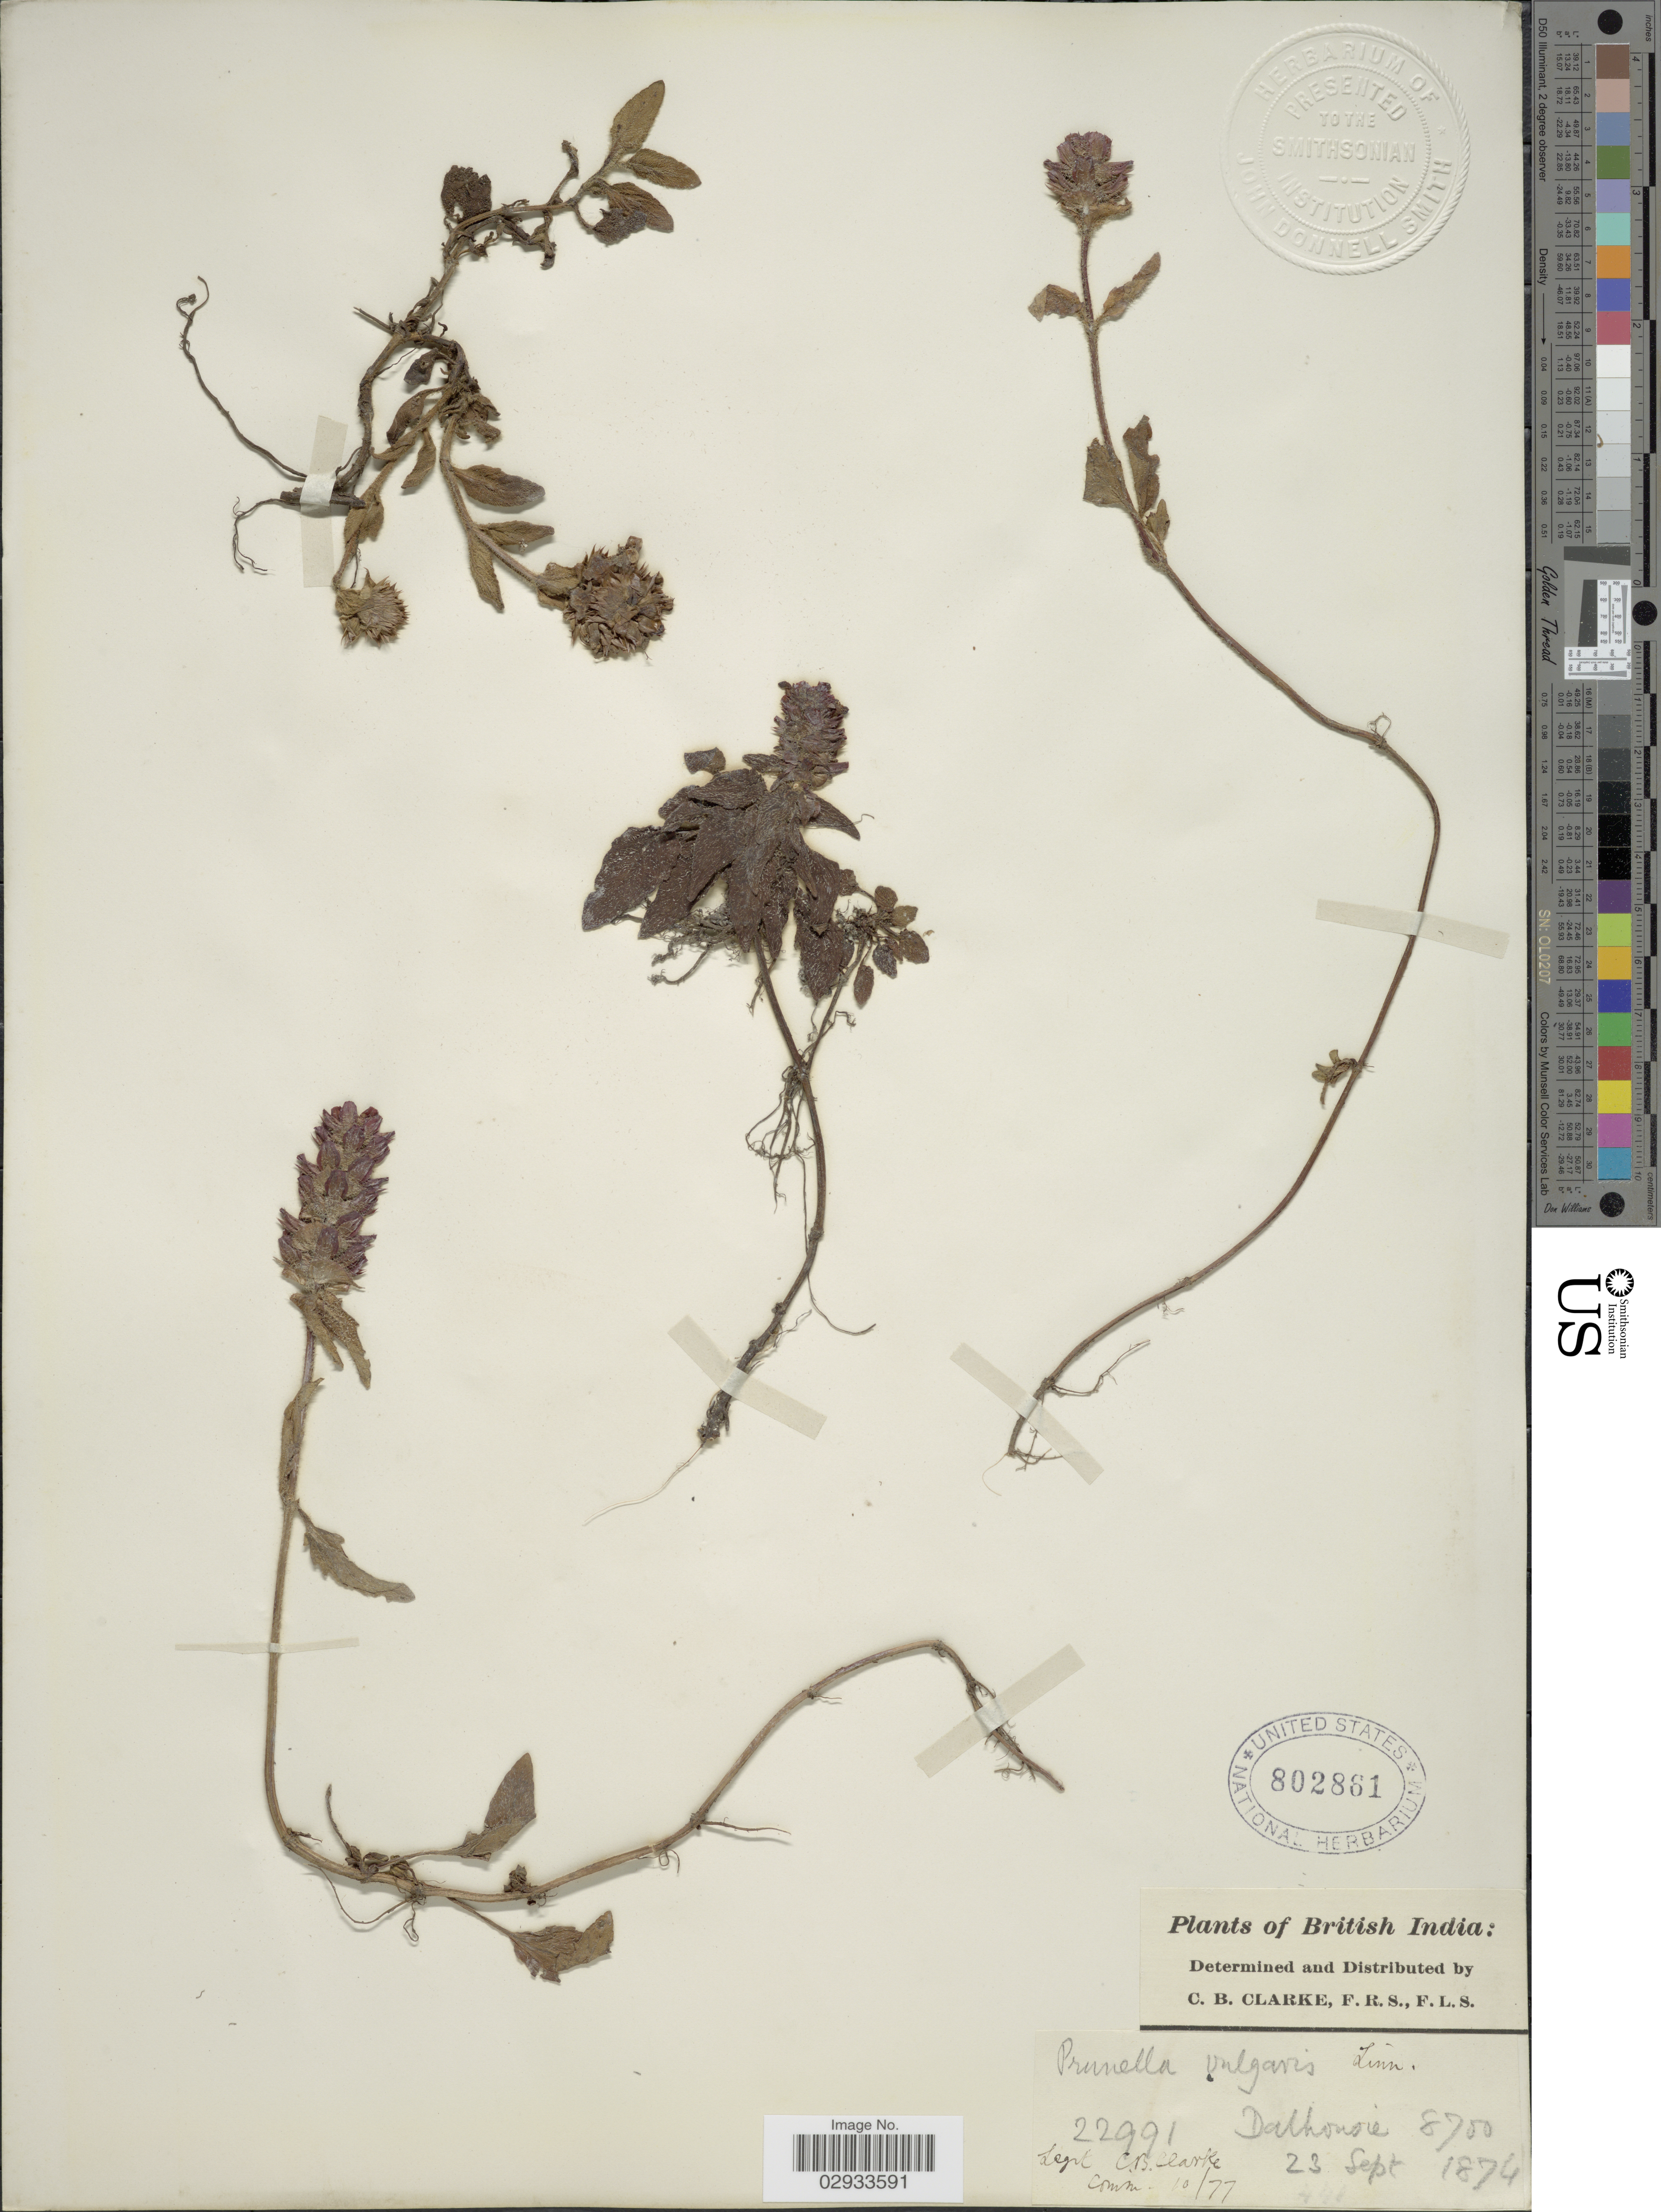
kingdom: Plantae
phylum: Tracheophyta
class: Magnoliopsida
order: Lamiales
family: Lamiaceae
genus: Prunella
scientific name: Prunella vulgaris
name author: L.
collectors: C. B. Clarke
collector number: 22991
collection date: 1874-09-23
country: India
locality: British India, Dalhousie.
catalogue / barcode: US 802861